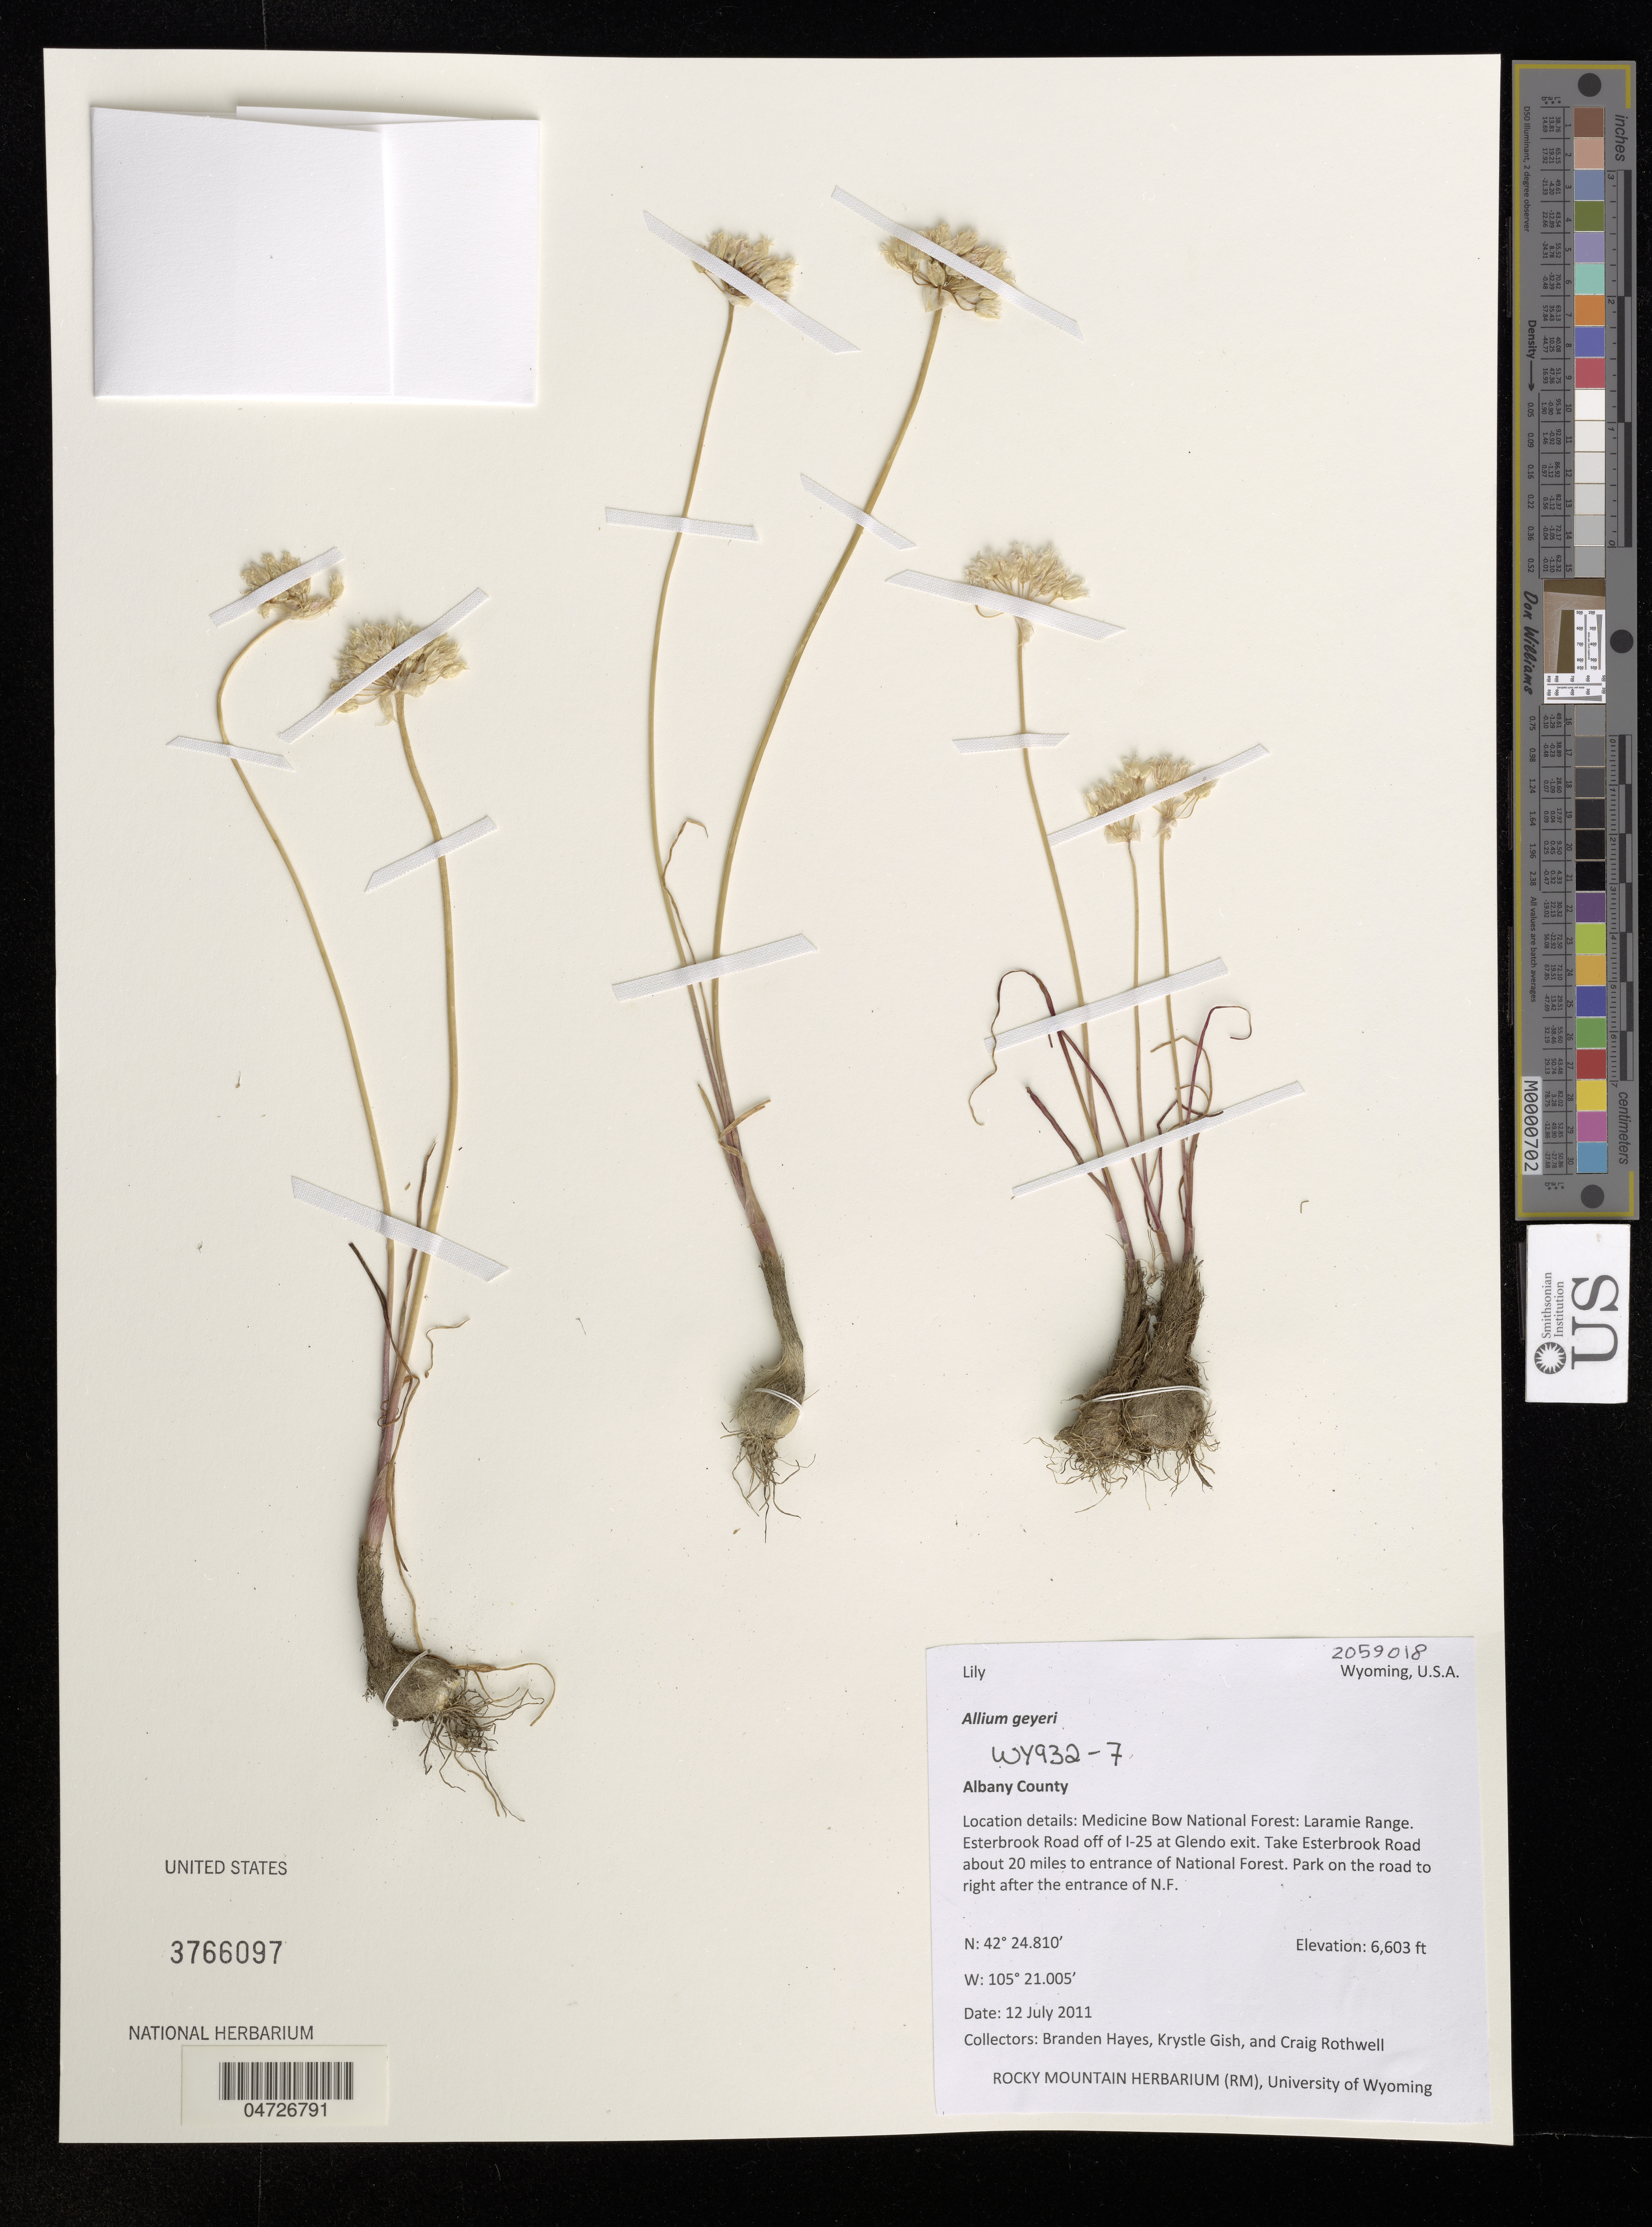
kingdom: Plantae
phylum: Tracheophyta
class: Liliopsida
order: Asparagales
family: Amaryllidaceae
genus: Allium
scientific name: Allium geyeri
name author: S. Watson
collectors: B. Hayes, K. Gish & C. Rothwell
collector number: WY932-7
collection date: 2011-07-12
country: United States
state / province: Wyoming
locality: Albany County. Medicine Bow National Forest: Laramie Range. Esterbrook Road off of I-25 at Glendo exit. Take Esterbrook Road about 20 miles to entrance of National Forest. Park on the road to right after the entrance of N.F.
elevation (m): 2013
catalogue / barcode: US 3766097